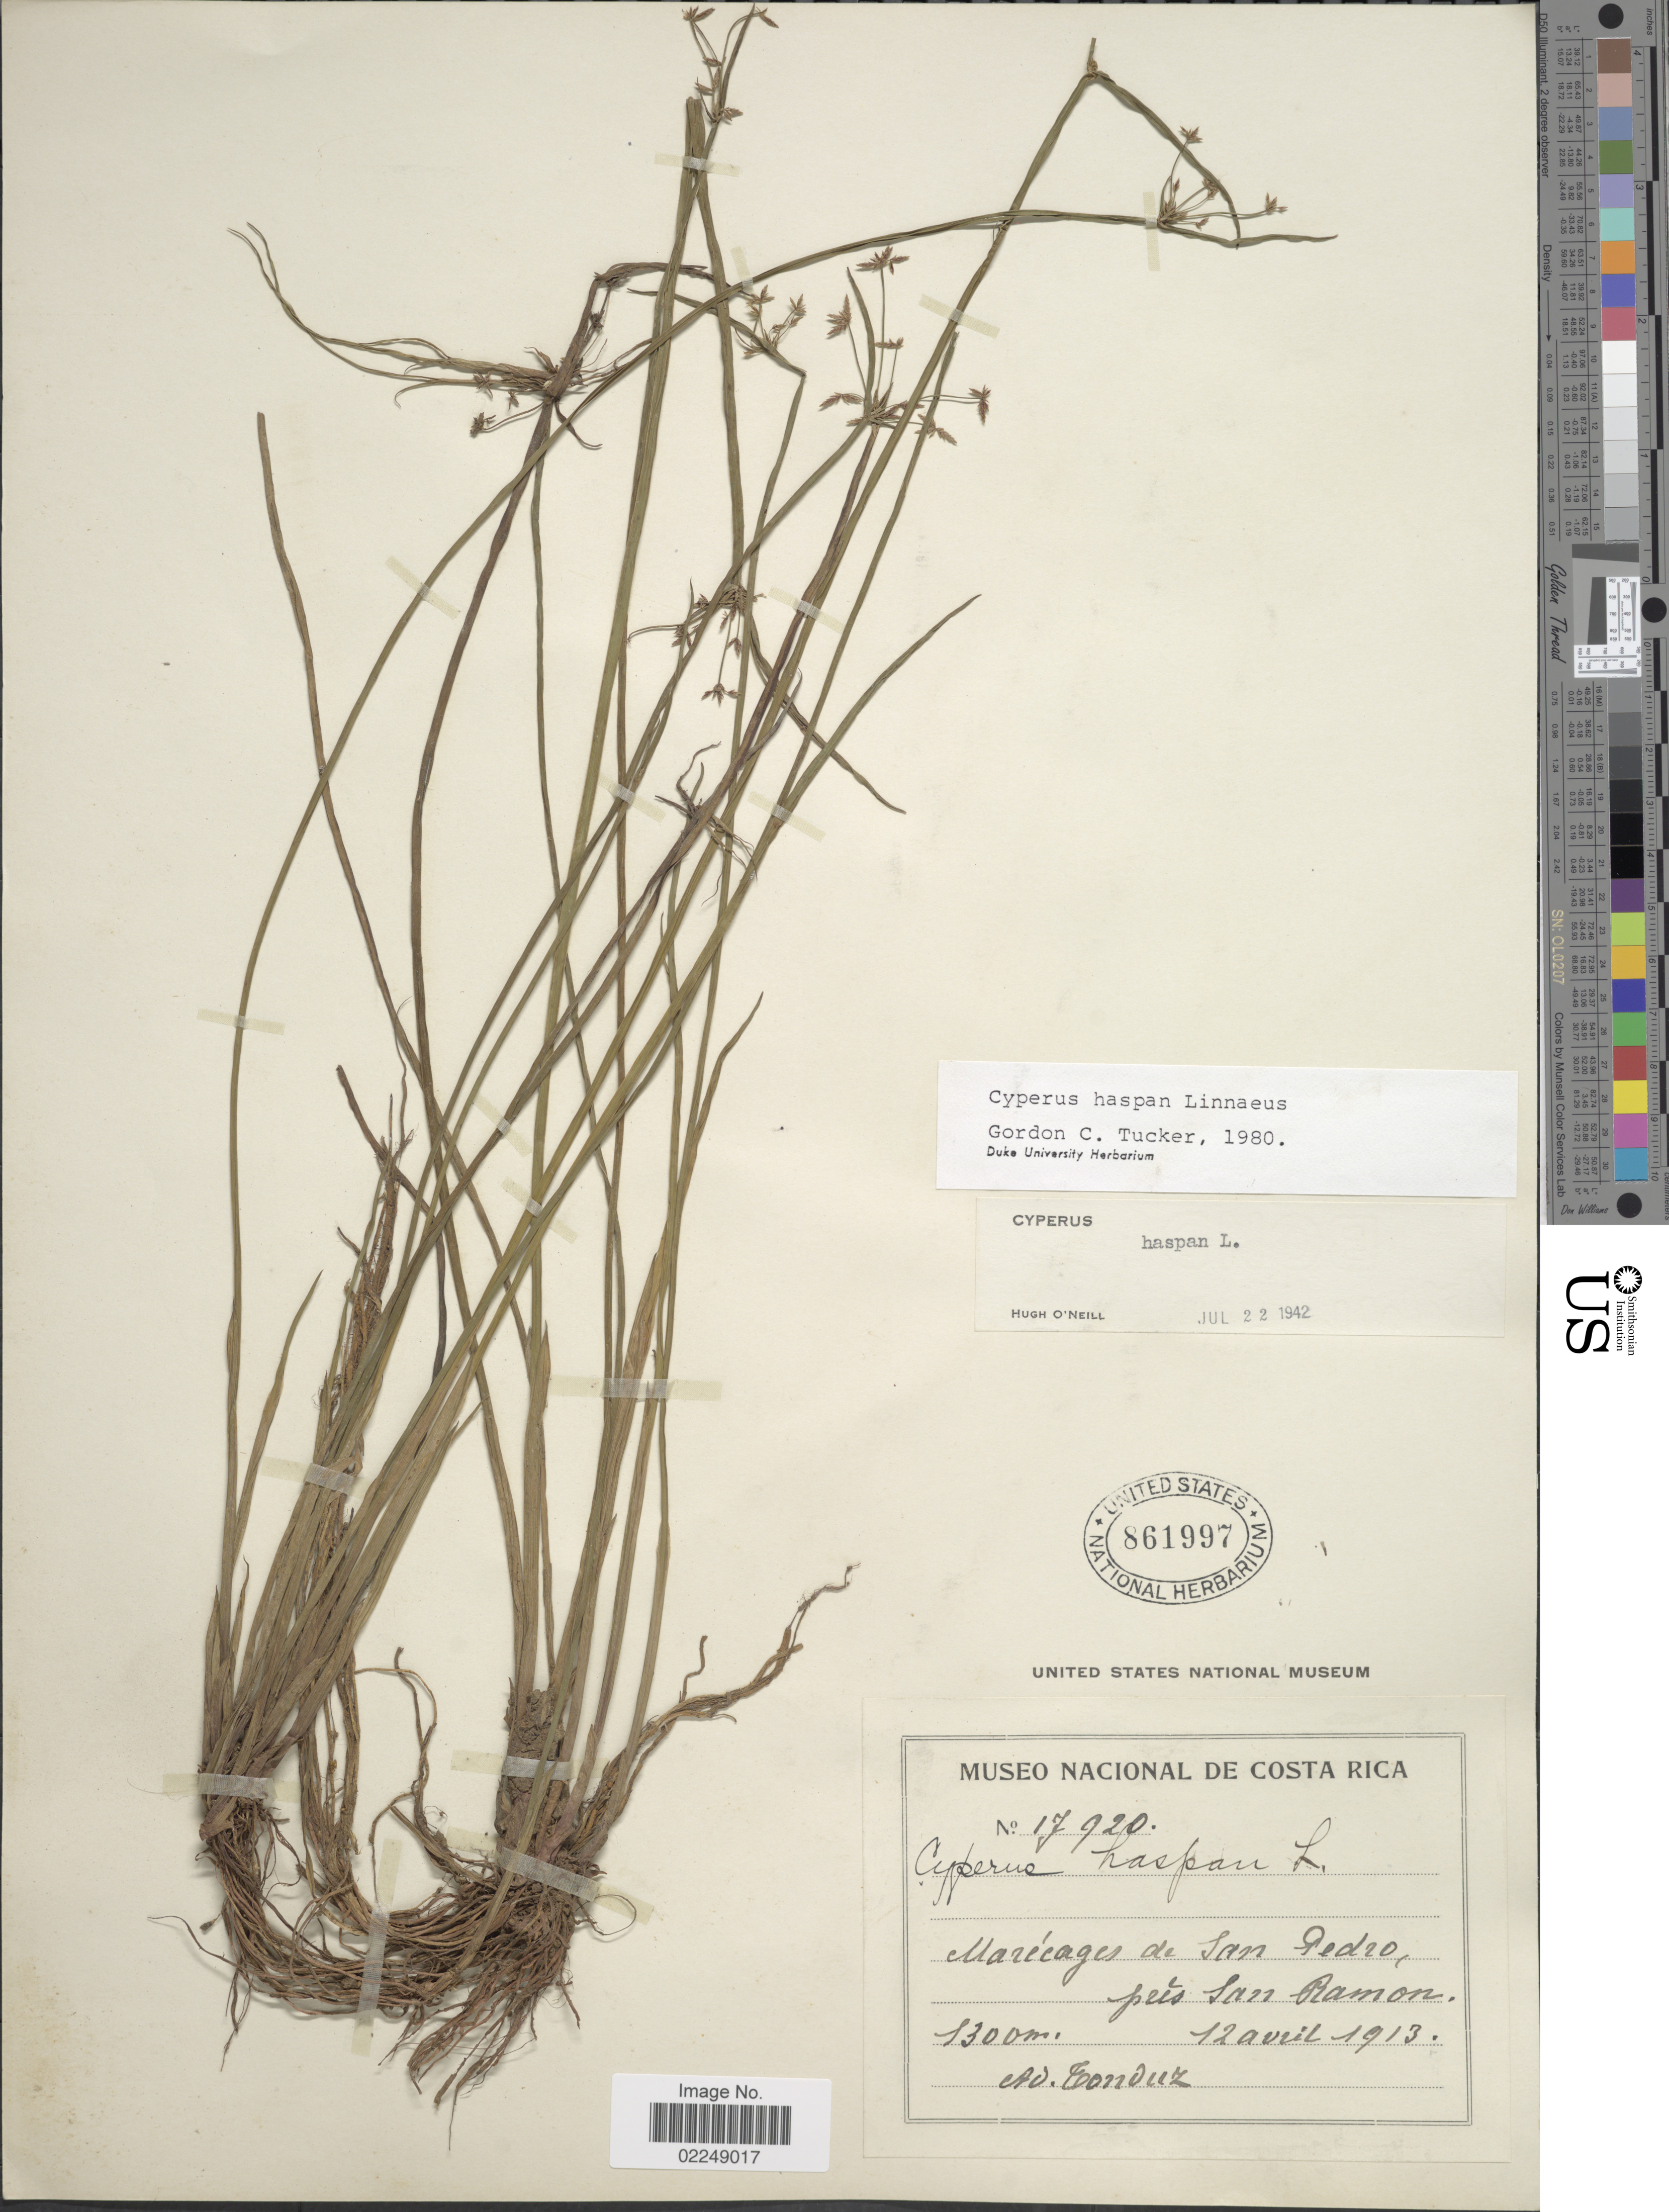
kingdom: Plantae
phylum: Tracheophyta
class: Liliopsida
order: Poales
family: Cyperaceae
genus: Cyperus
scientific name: Cyperus haspan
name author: L.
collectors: A. Tonduz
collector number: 17920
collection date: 1913-04-12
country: Costa Rica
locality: Marecages de San Pedro, pres San Ramon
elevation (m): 1300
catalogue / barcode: US 861997